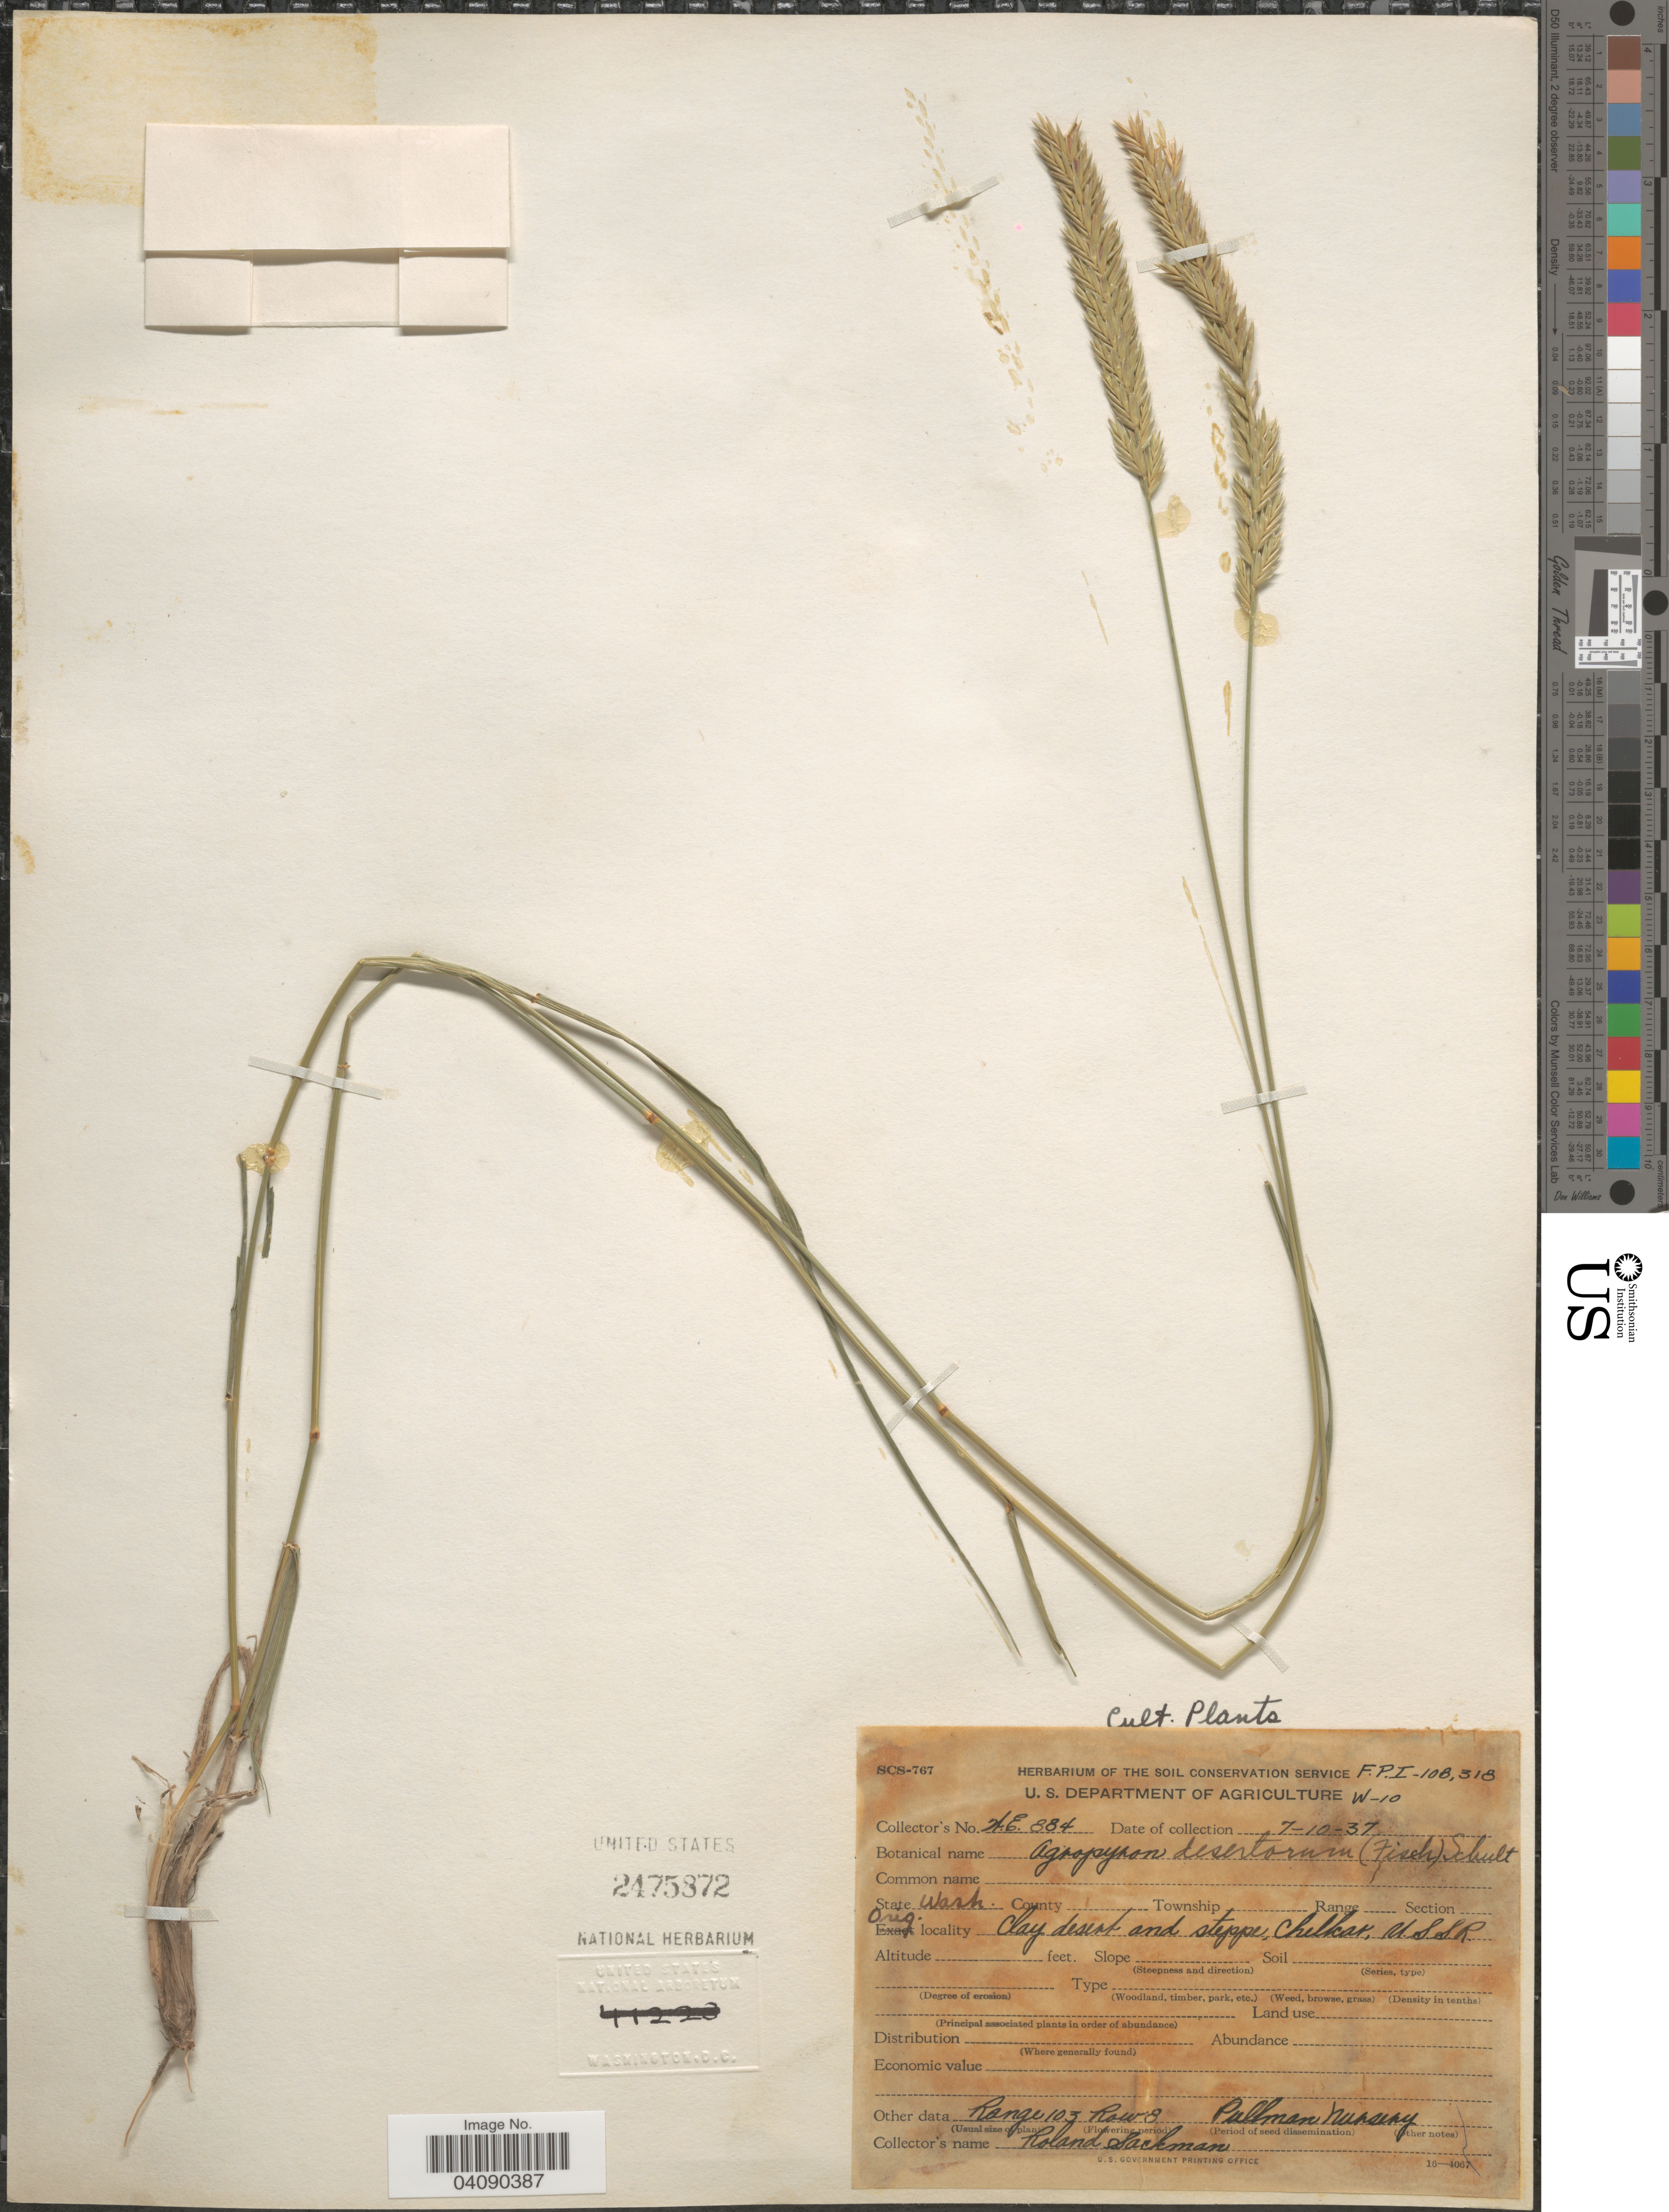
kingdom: Plantae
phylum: Tracheophyta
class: Liliopsida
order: Poales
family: Poaceae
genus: Agropyron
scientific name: Agropyron desertorum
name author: (Fisch. ex Link) Schult.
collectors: R. Jackman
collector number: WE884*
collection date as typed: Transcribed d/m/y: 10/7/37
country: United States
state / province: Washington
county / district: Whitman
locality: Range 103 Row 8 Pullman Nursery.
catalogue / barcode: US 2475872